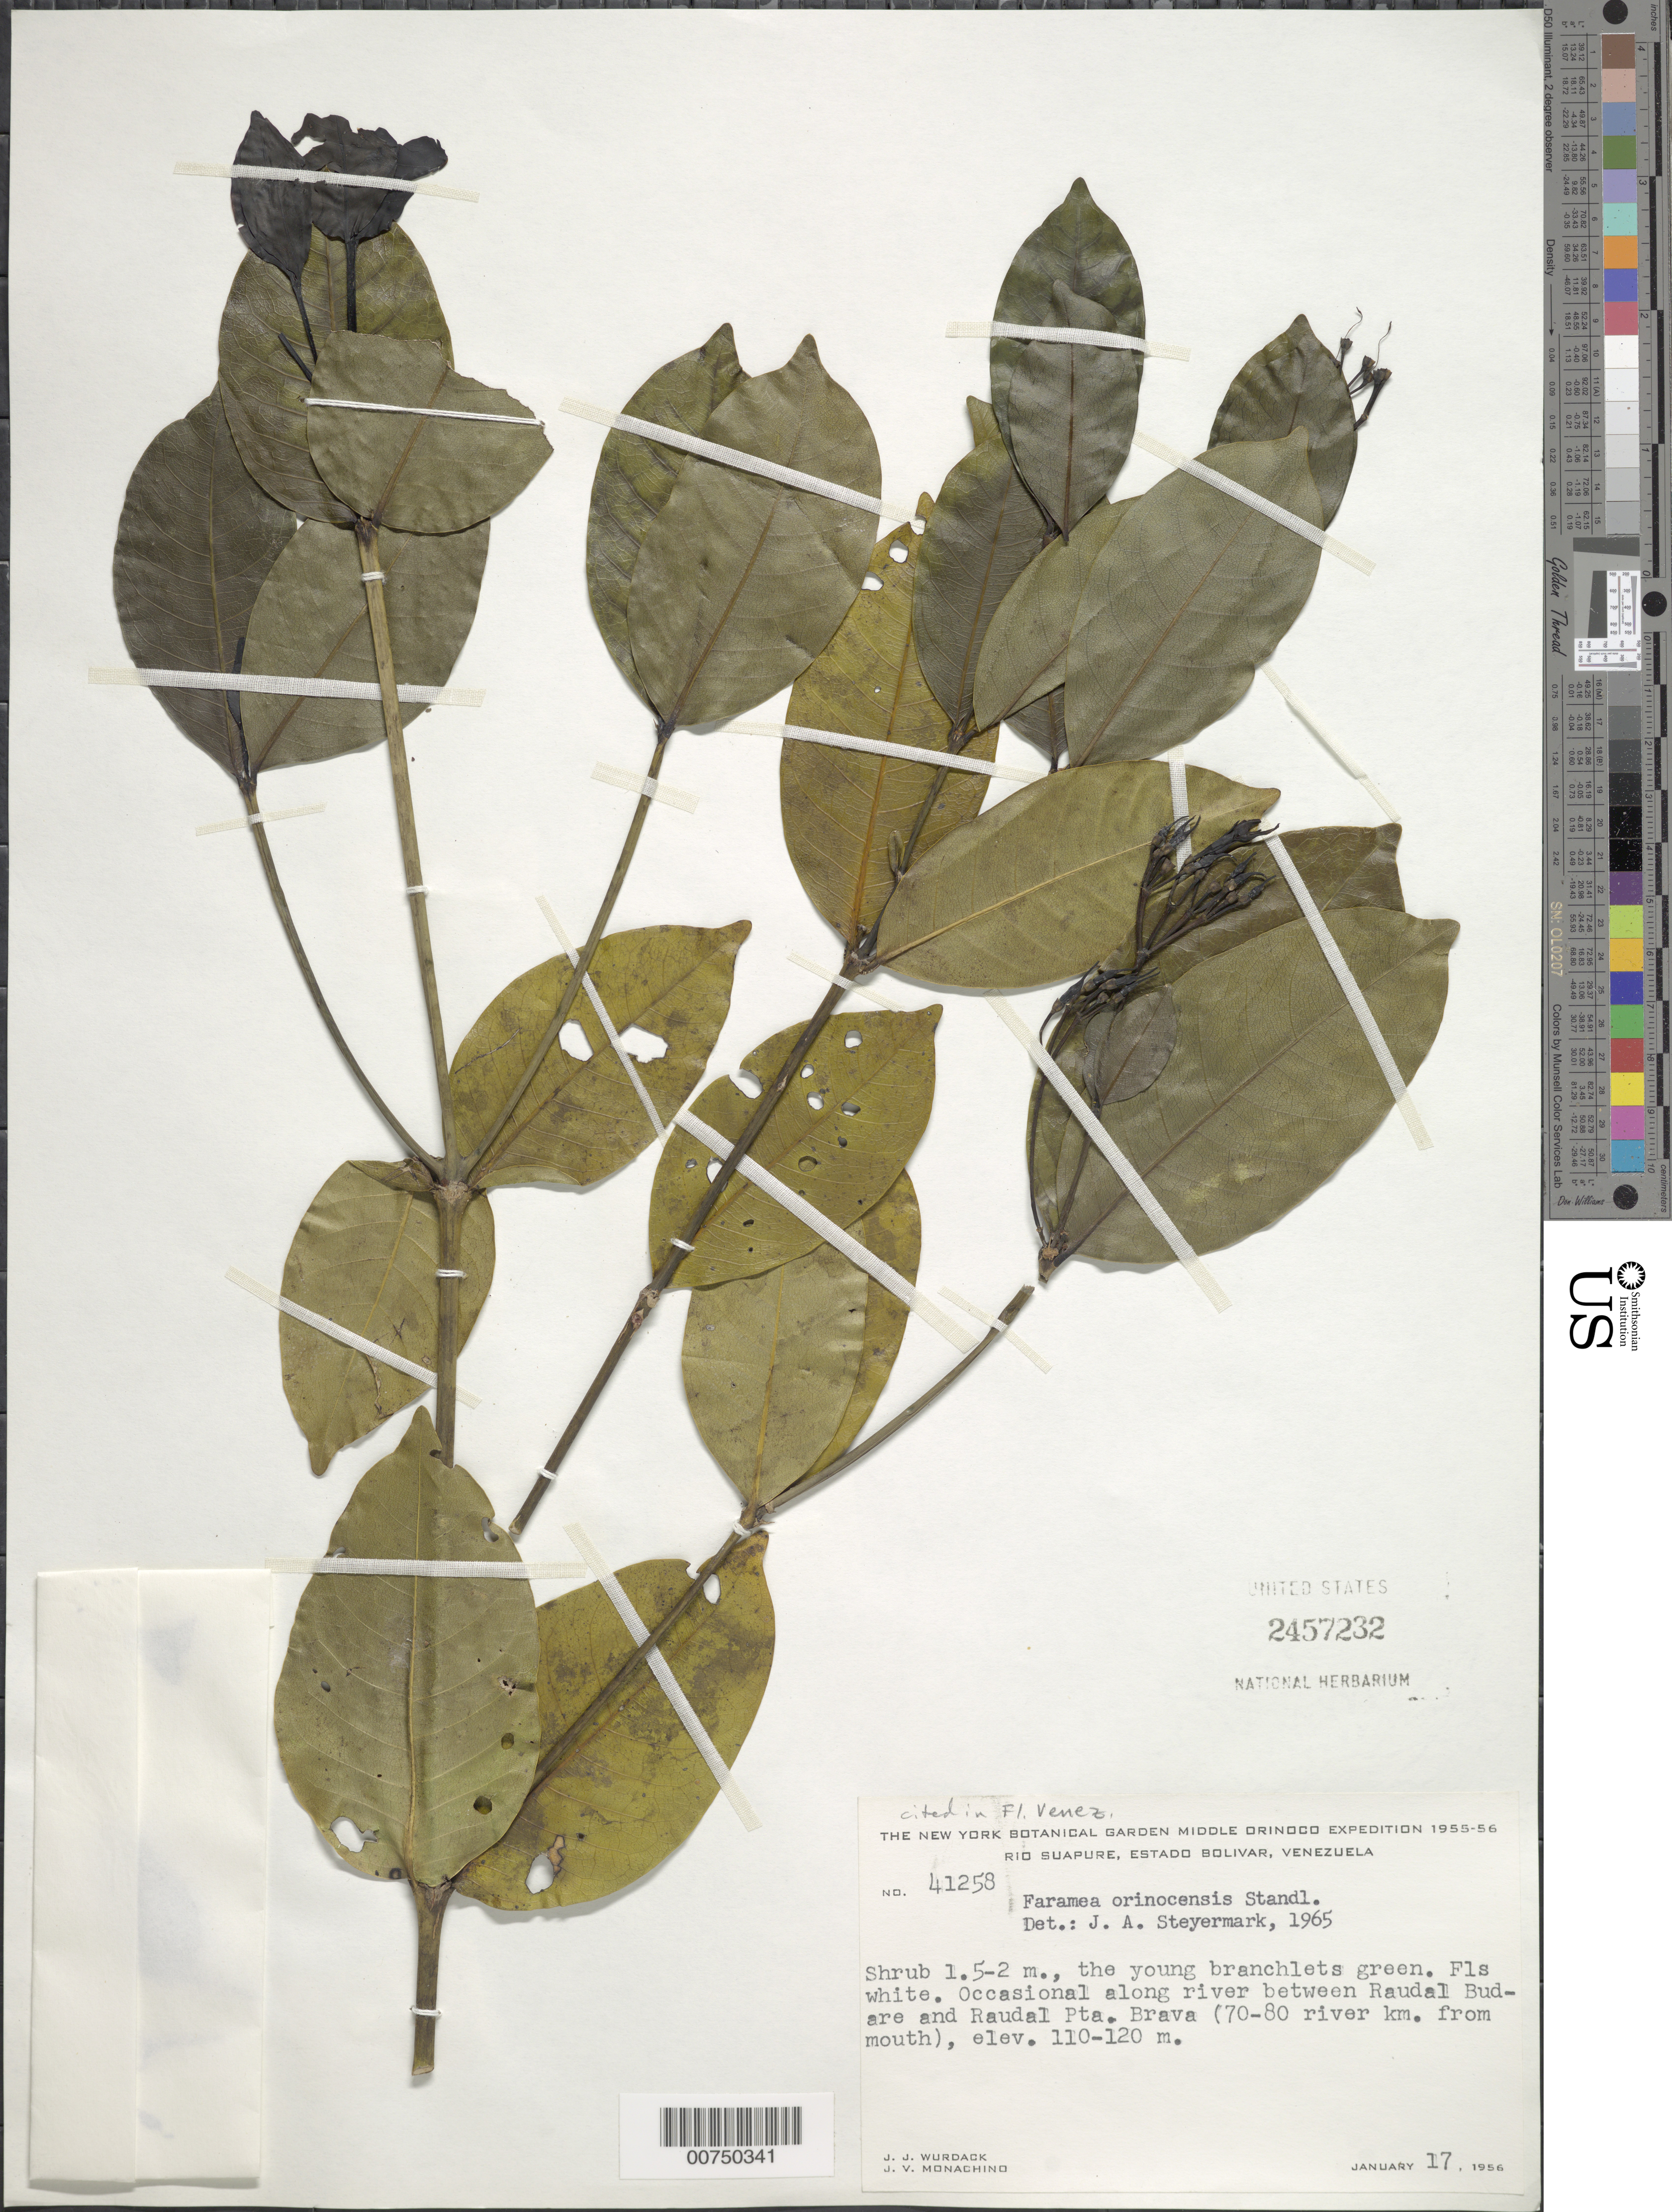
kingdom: Plantae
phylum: Tracheophyta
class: Magnoliopsida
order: Gentianales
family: Rubiaceae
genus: Faramea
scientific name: Faramea orinocensis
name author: Standl.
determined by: Steyermark, Julian A., (VEN)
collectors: J. J. Wurdack & J. V. Monachino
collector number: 41258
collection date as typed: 17-Jan-56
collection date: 1956-01-17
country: Venezuela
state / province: Bolívar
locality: Río Suapure, between Raudal Budare and Raudal Pta. Brava, 70-80 km from mouth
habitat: Along river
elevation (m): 110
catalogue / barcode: US 2457232